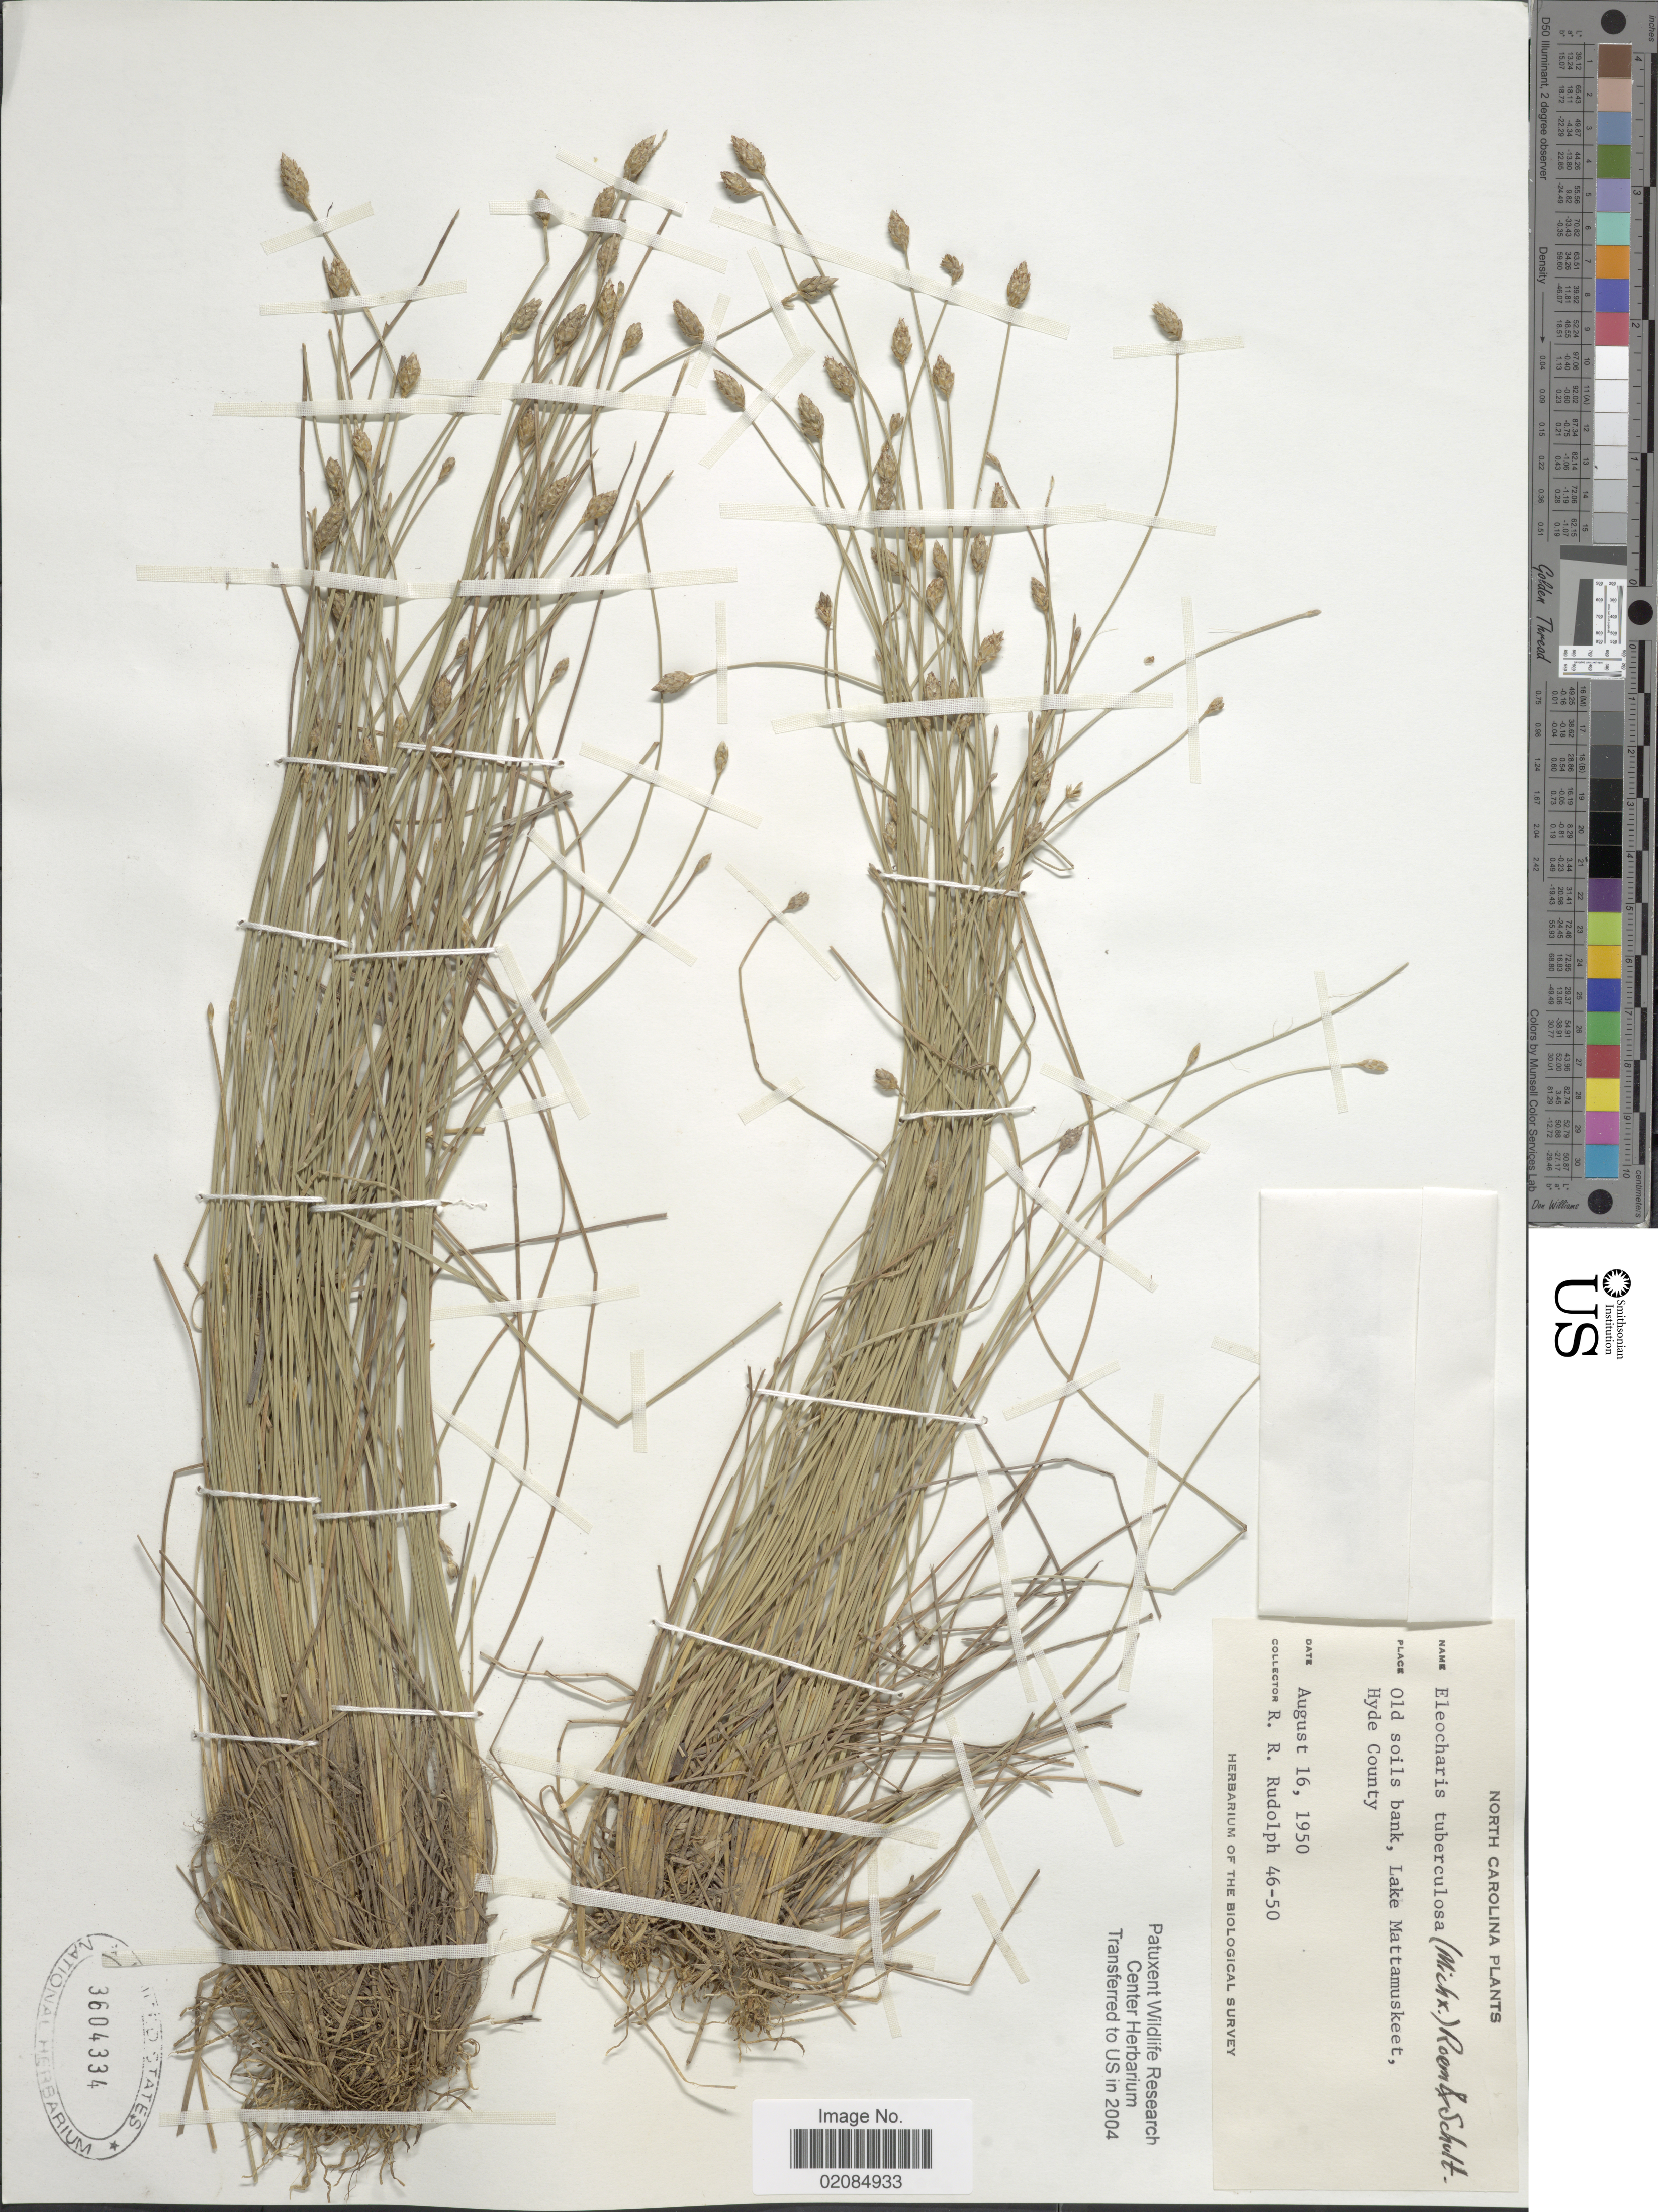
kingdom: Plantae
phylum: Tracheophyta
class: Liliopsida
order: Poales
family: Cyperaceae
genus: Eleocharis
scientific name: Eleocharis tuberculosa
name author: (Michx.) Roem. & Schult.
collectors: R. Rudolph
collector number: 46-50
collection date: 1950-08-16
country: United States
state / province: North Carolina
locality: Old soils bank, Lake Mattamuskeet, Hyde County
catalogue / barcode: US 3604334